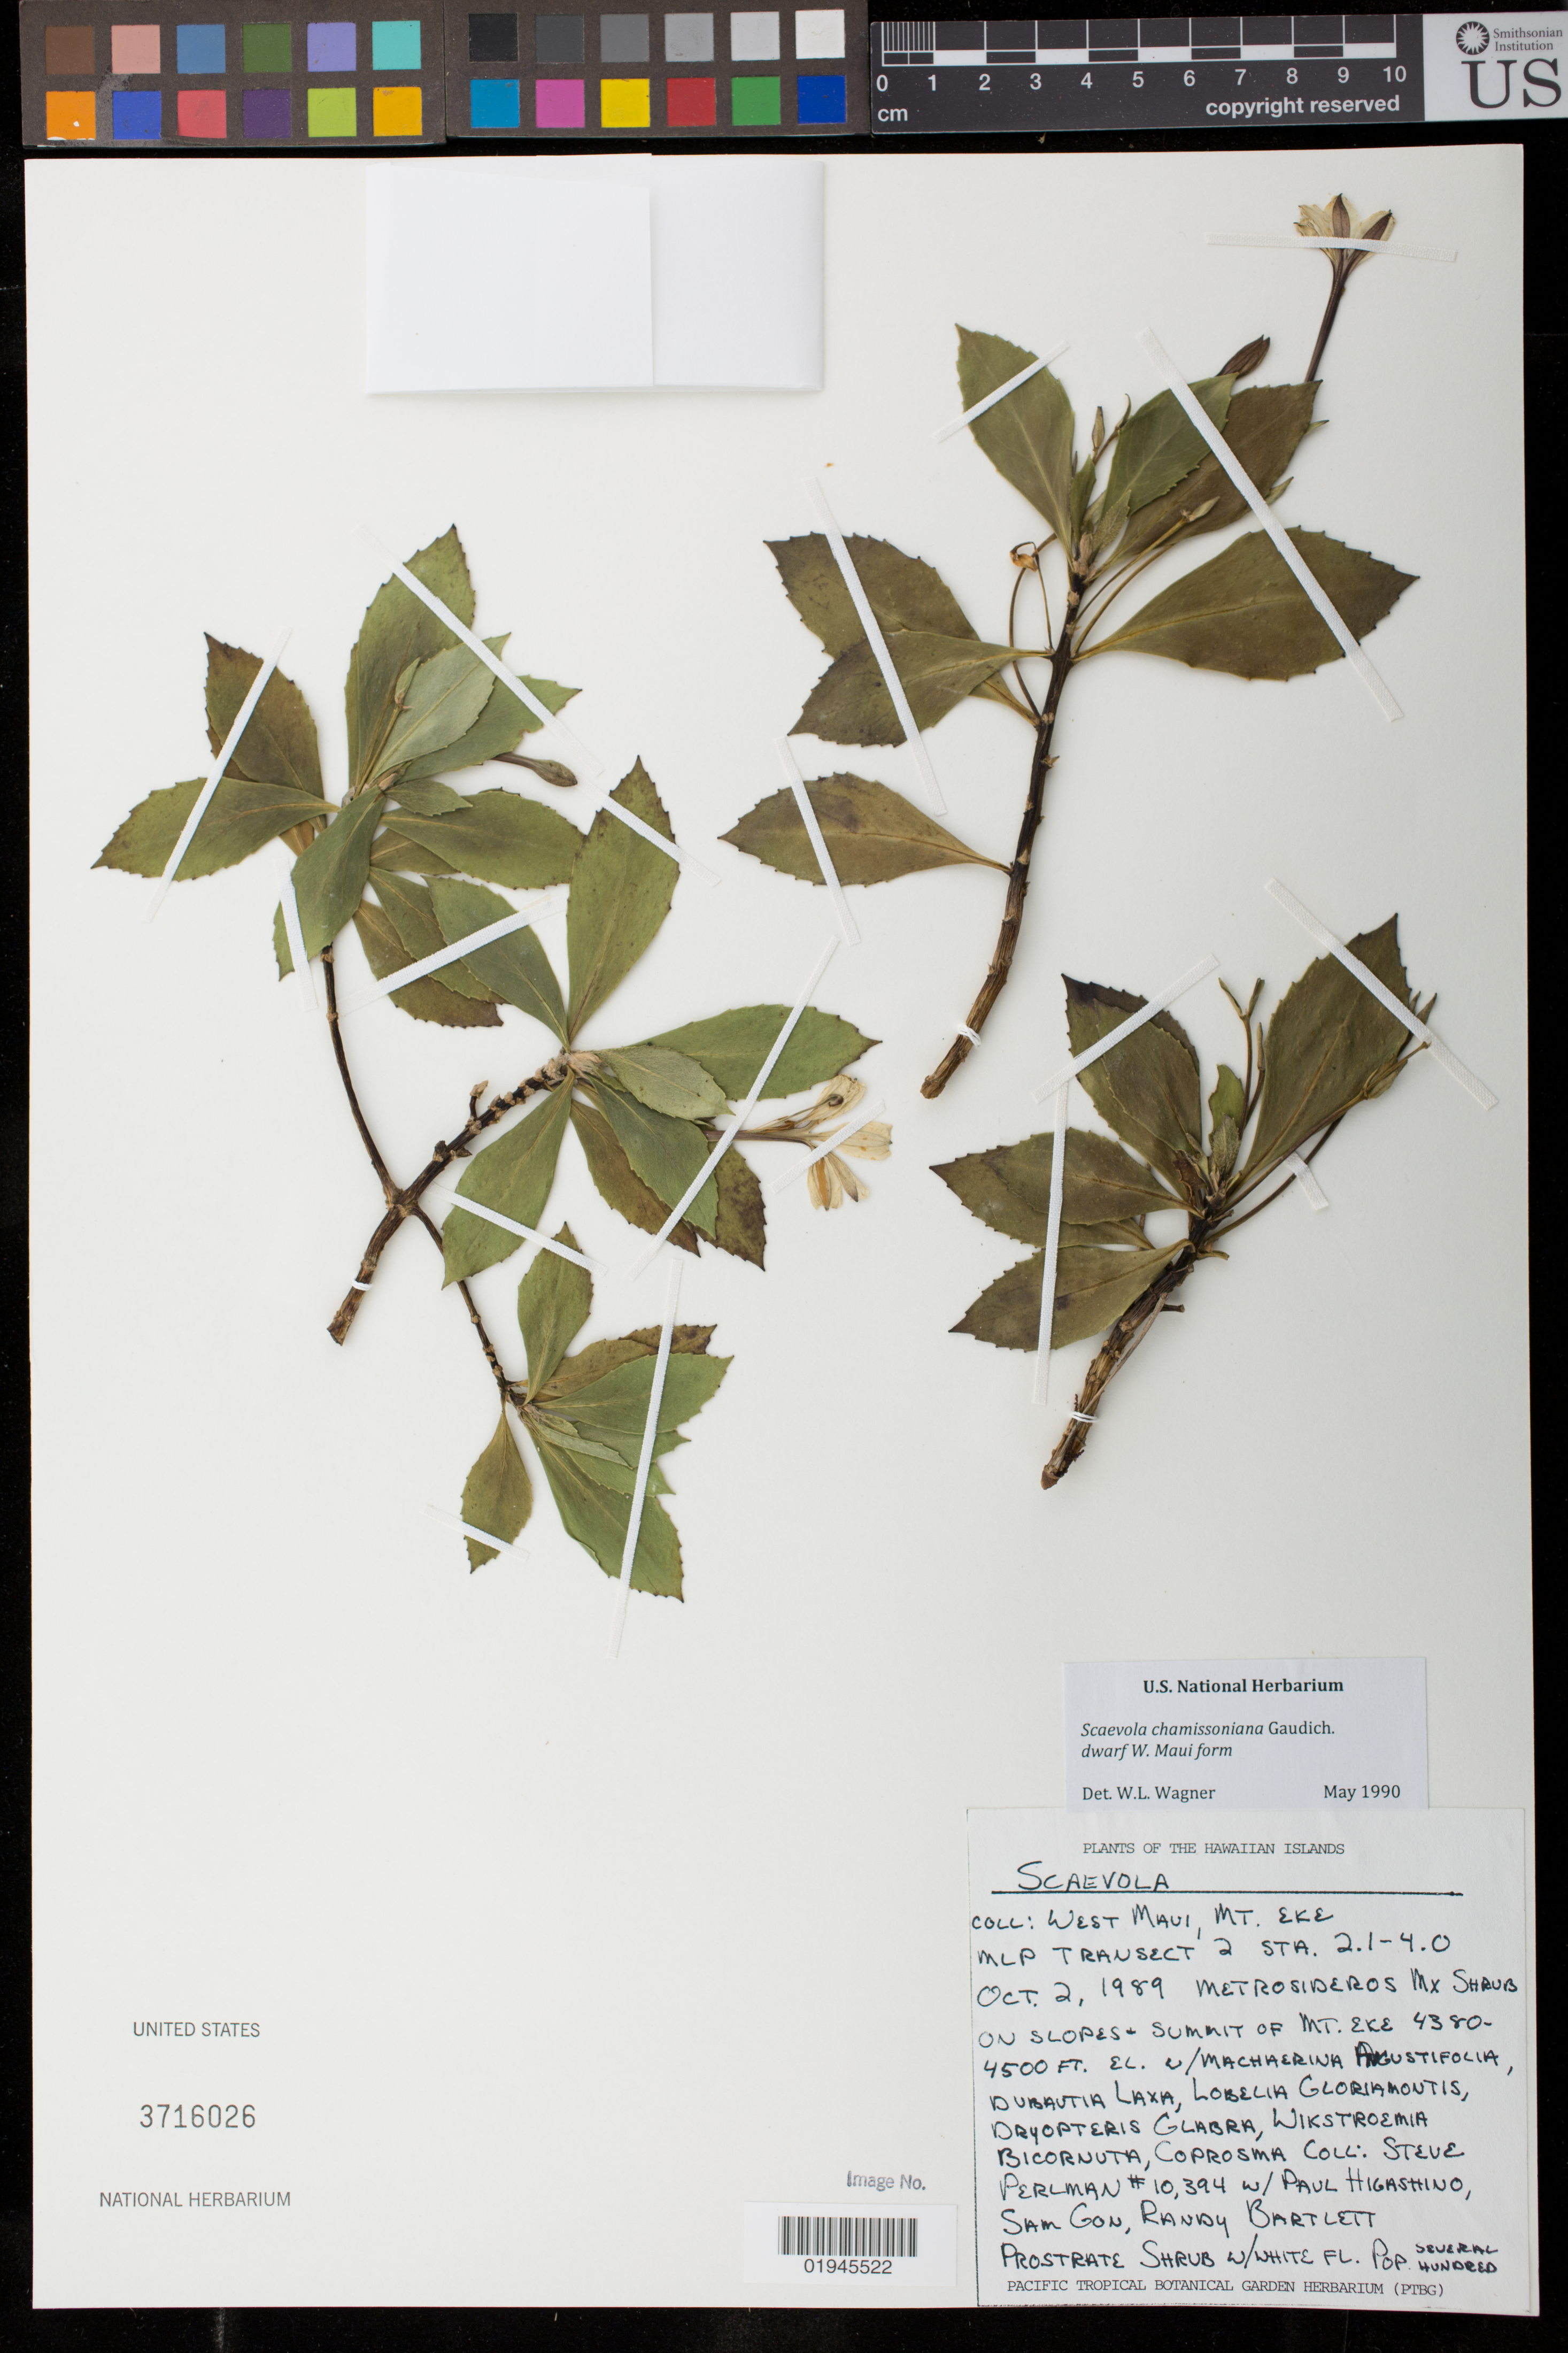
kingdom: Plantae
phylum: Tracheophyta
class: Magnoliopsida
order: Asterales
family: Goodeniaceae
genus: Scaevola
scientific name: Scaevola chamissoniana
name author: Gaudich.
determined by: Wagner, W. L., (BOT), Smithsonian Institution - National Museum of Natural History (UNITED STATES)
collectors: S. P. Perlman, S. Gon, P. Higashino & R. Bartlett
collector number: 10394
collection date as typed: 2 Oct 1989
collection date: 1989-10-02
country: United States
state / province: Hawaii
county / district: Maui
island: Maui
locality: West Maui, Mt Eke, MLP Transect 2, Station 2.1-4.0, on slopes and summit of Mt. Eke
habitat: Mixed shrubs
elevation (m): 1335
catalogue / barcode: US 3716026